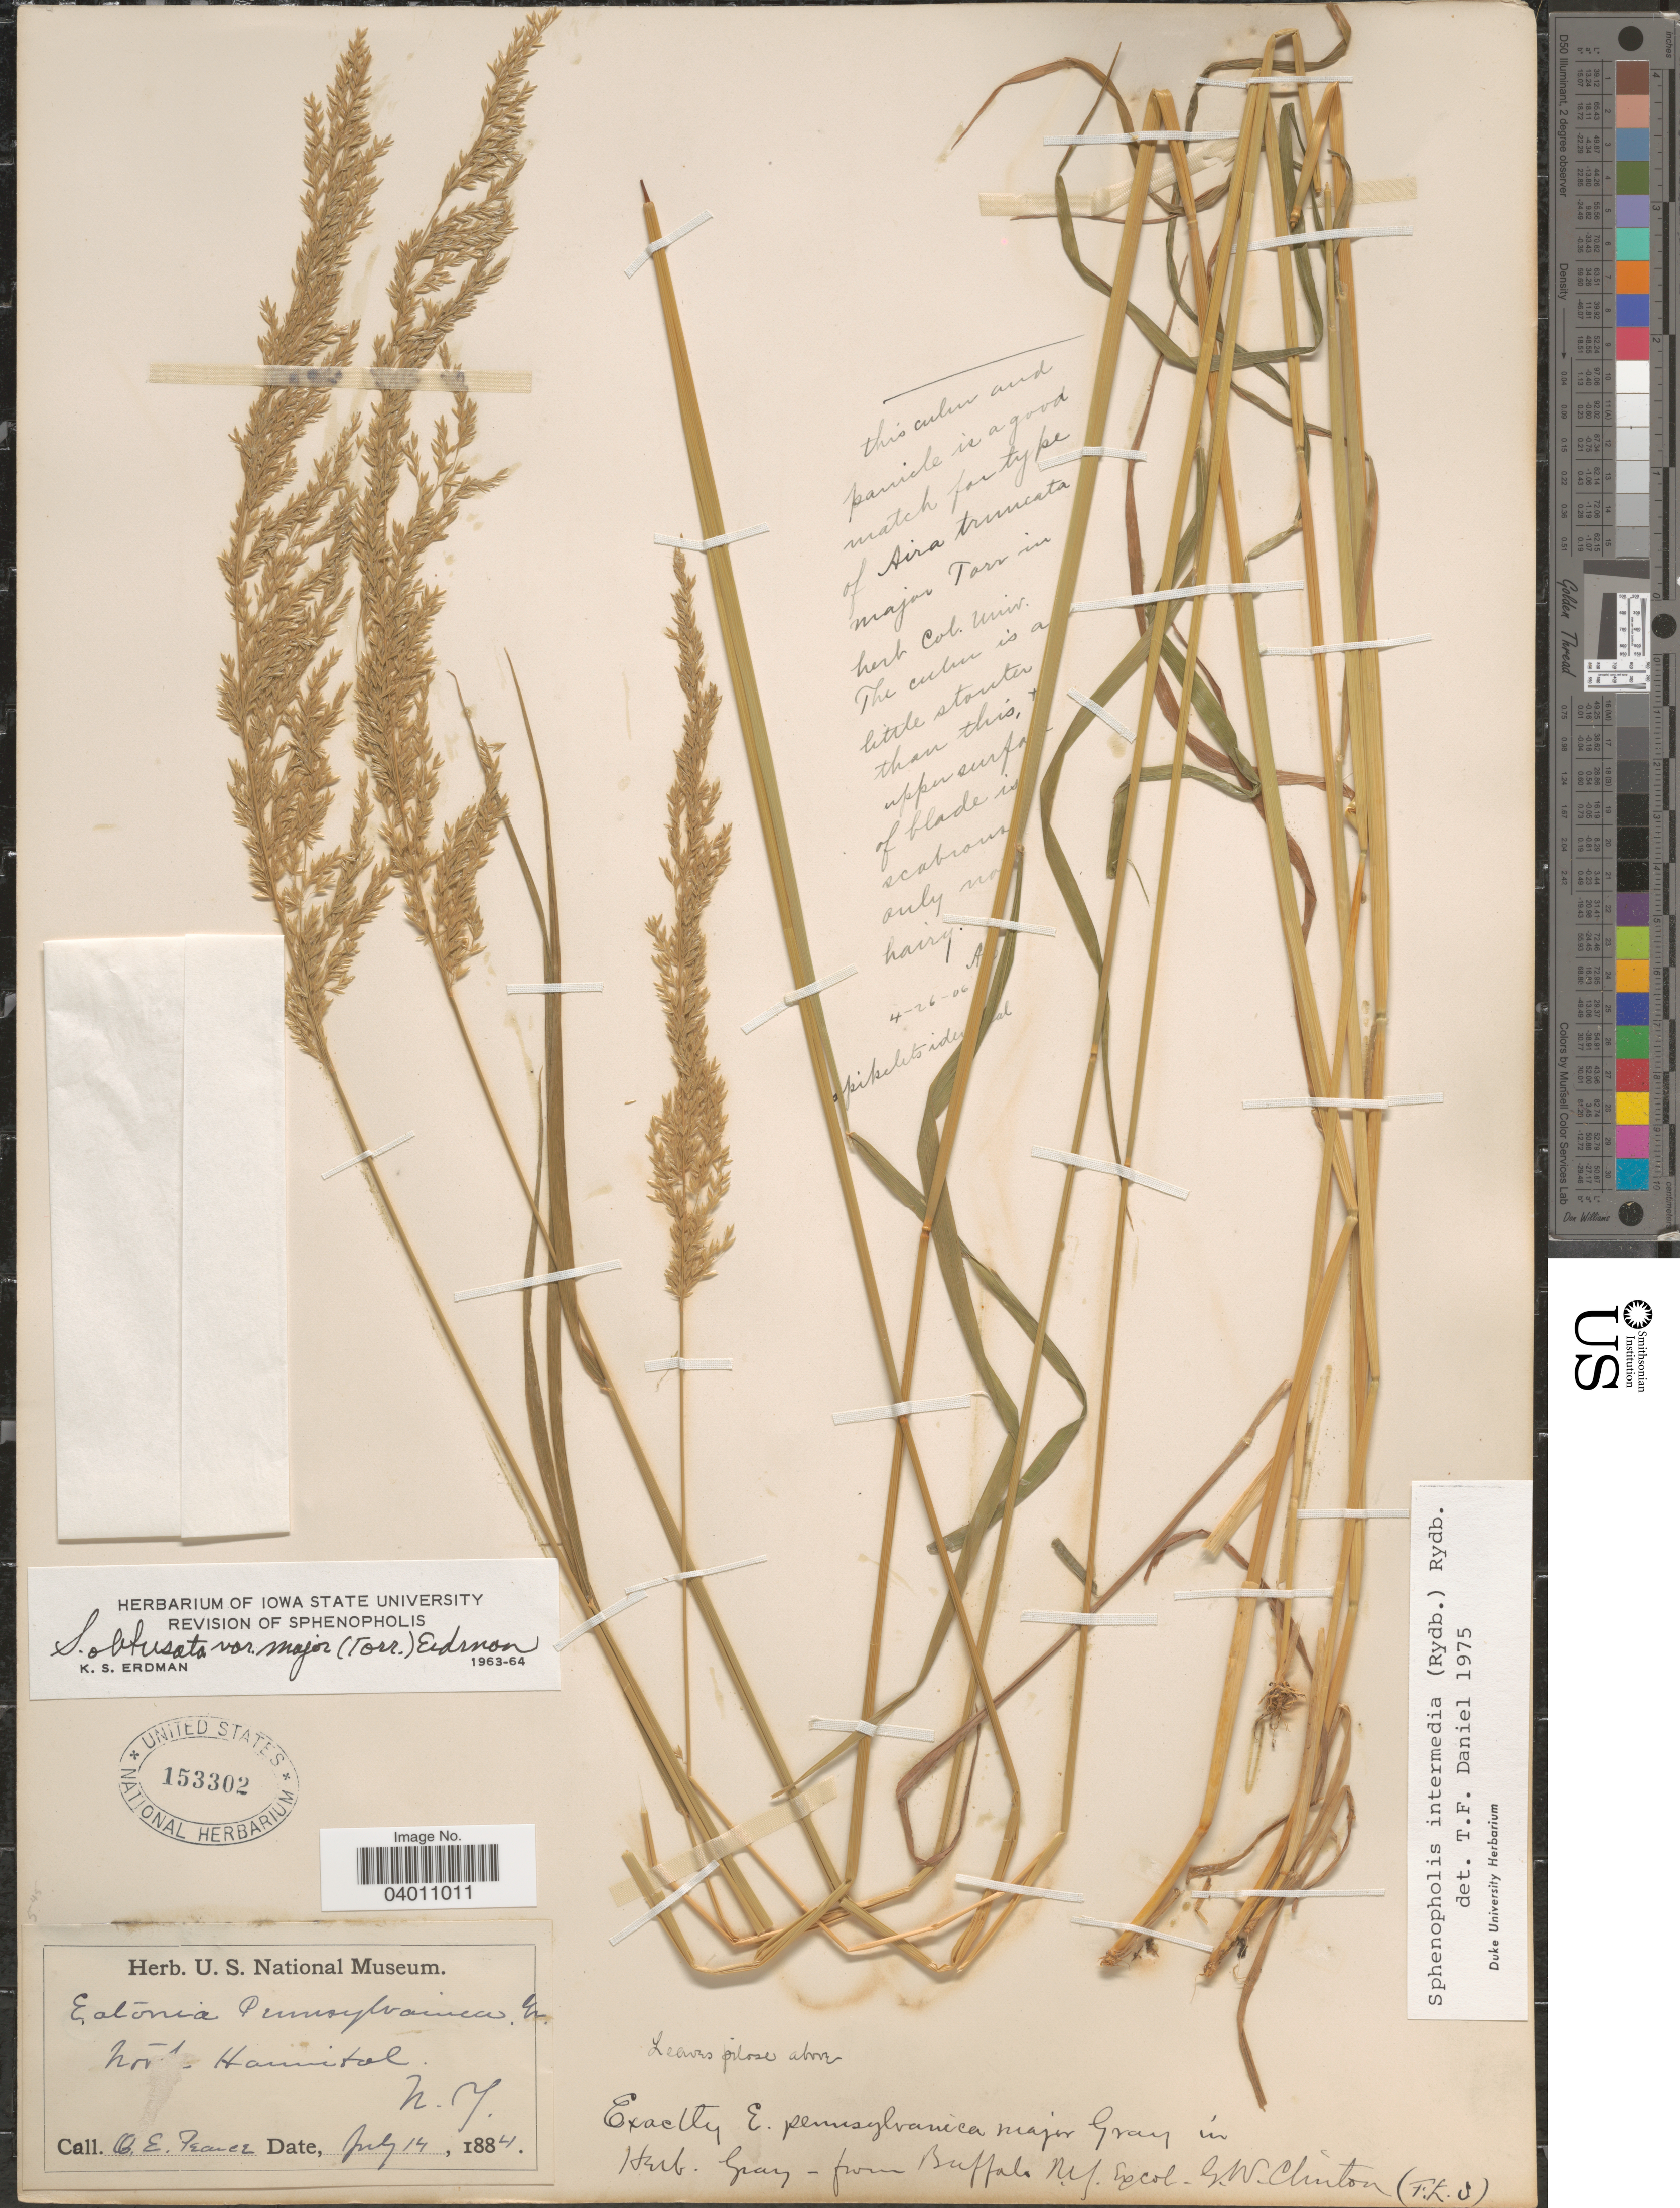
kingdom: Plantae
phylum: Tracheophyta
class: Liliopsida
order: Poales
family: Poaceae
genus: Sphenopholis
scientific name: Sphenopholis intermedia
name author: (Rydb.) Rydb.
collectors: O. E. Pearce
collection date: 1884-07-14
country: United States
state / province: New York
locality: North Hannibal.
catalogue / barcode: US 153302